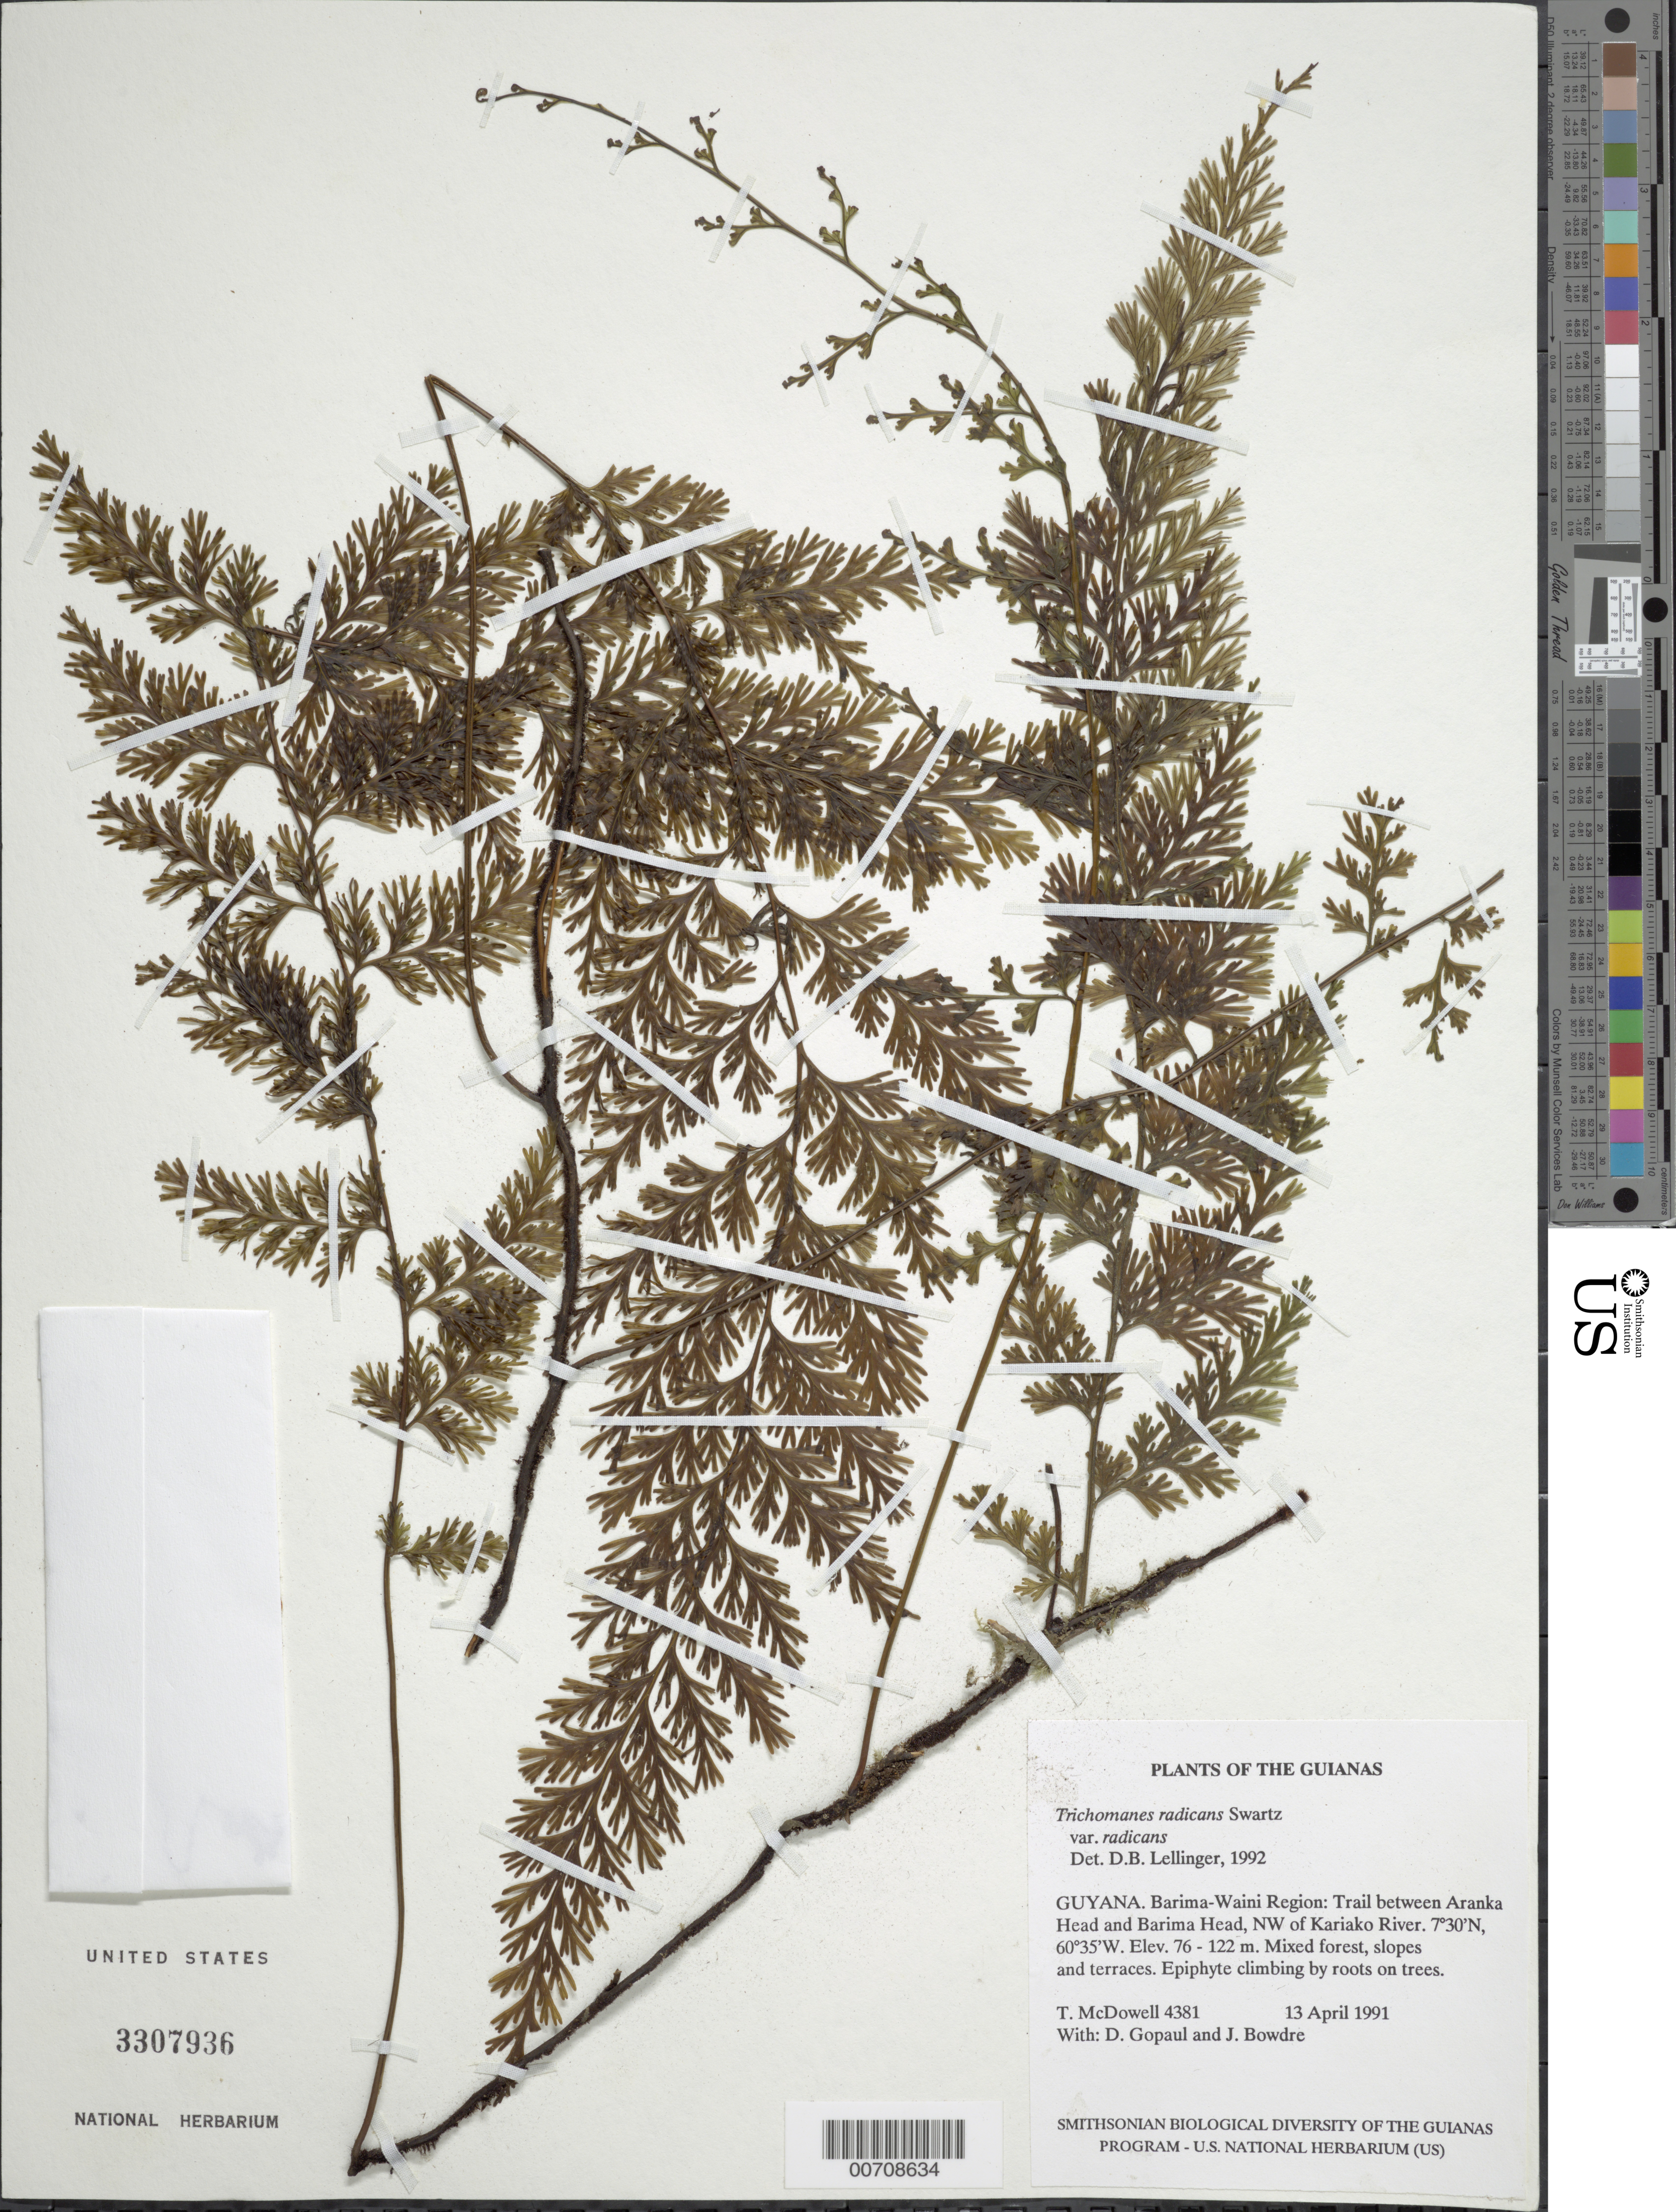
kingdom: Plantae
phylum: Tracheophyta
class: Polypodiopsida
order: Hymenophyllales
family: Hymenophyllaceae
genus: Vandenboschia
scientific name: Vandenboschia radicans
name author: (Sw.) Copel.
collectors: T. McDowell, D. Gopaul & J. Bowdre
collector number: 4381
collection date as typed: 13 April 1991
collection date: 1991-04-13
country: Guyana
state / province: Barima-Waini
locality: Trail between Aranka Head and Barima Head, NW of Kariako River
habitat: Mixed forest, slopes and terraces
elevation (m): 76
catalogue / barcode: US 3307936